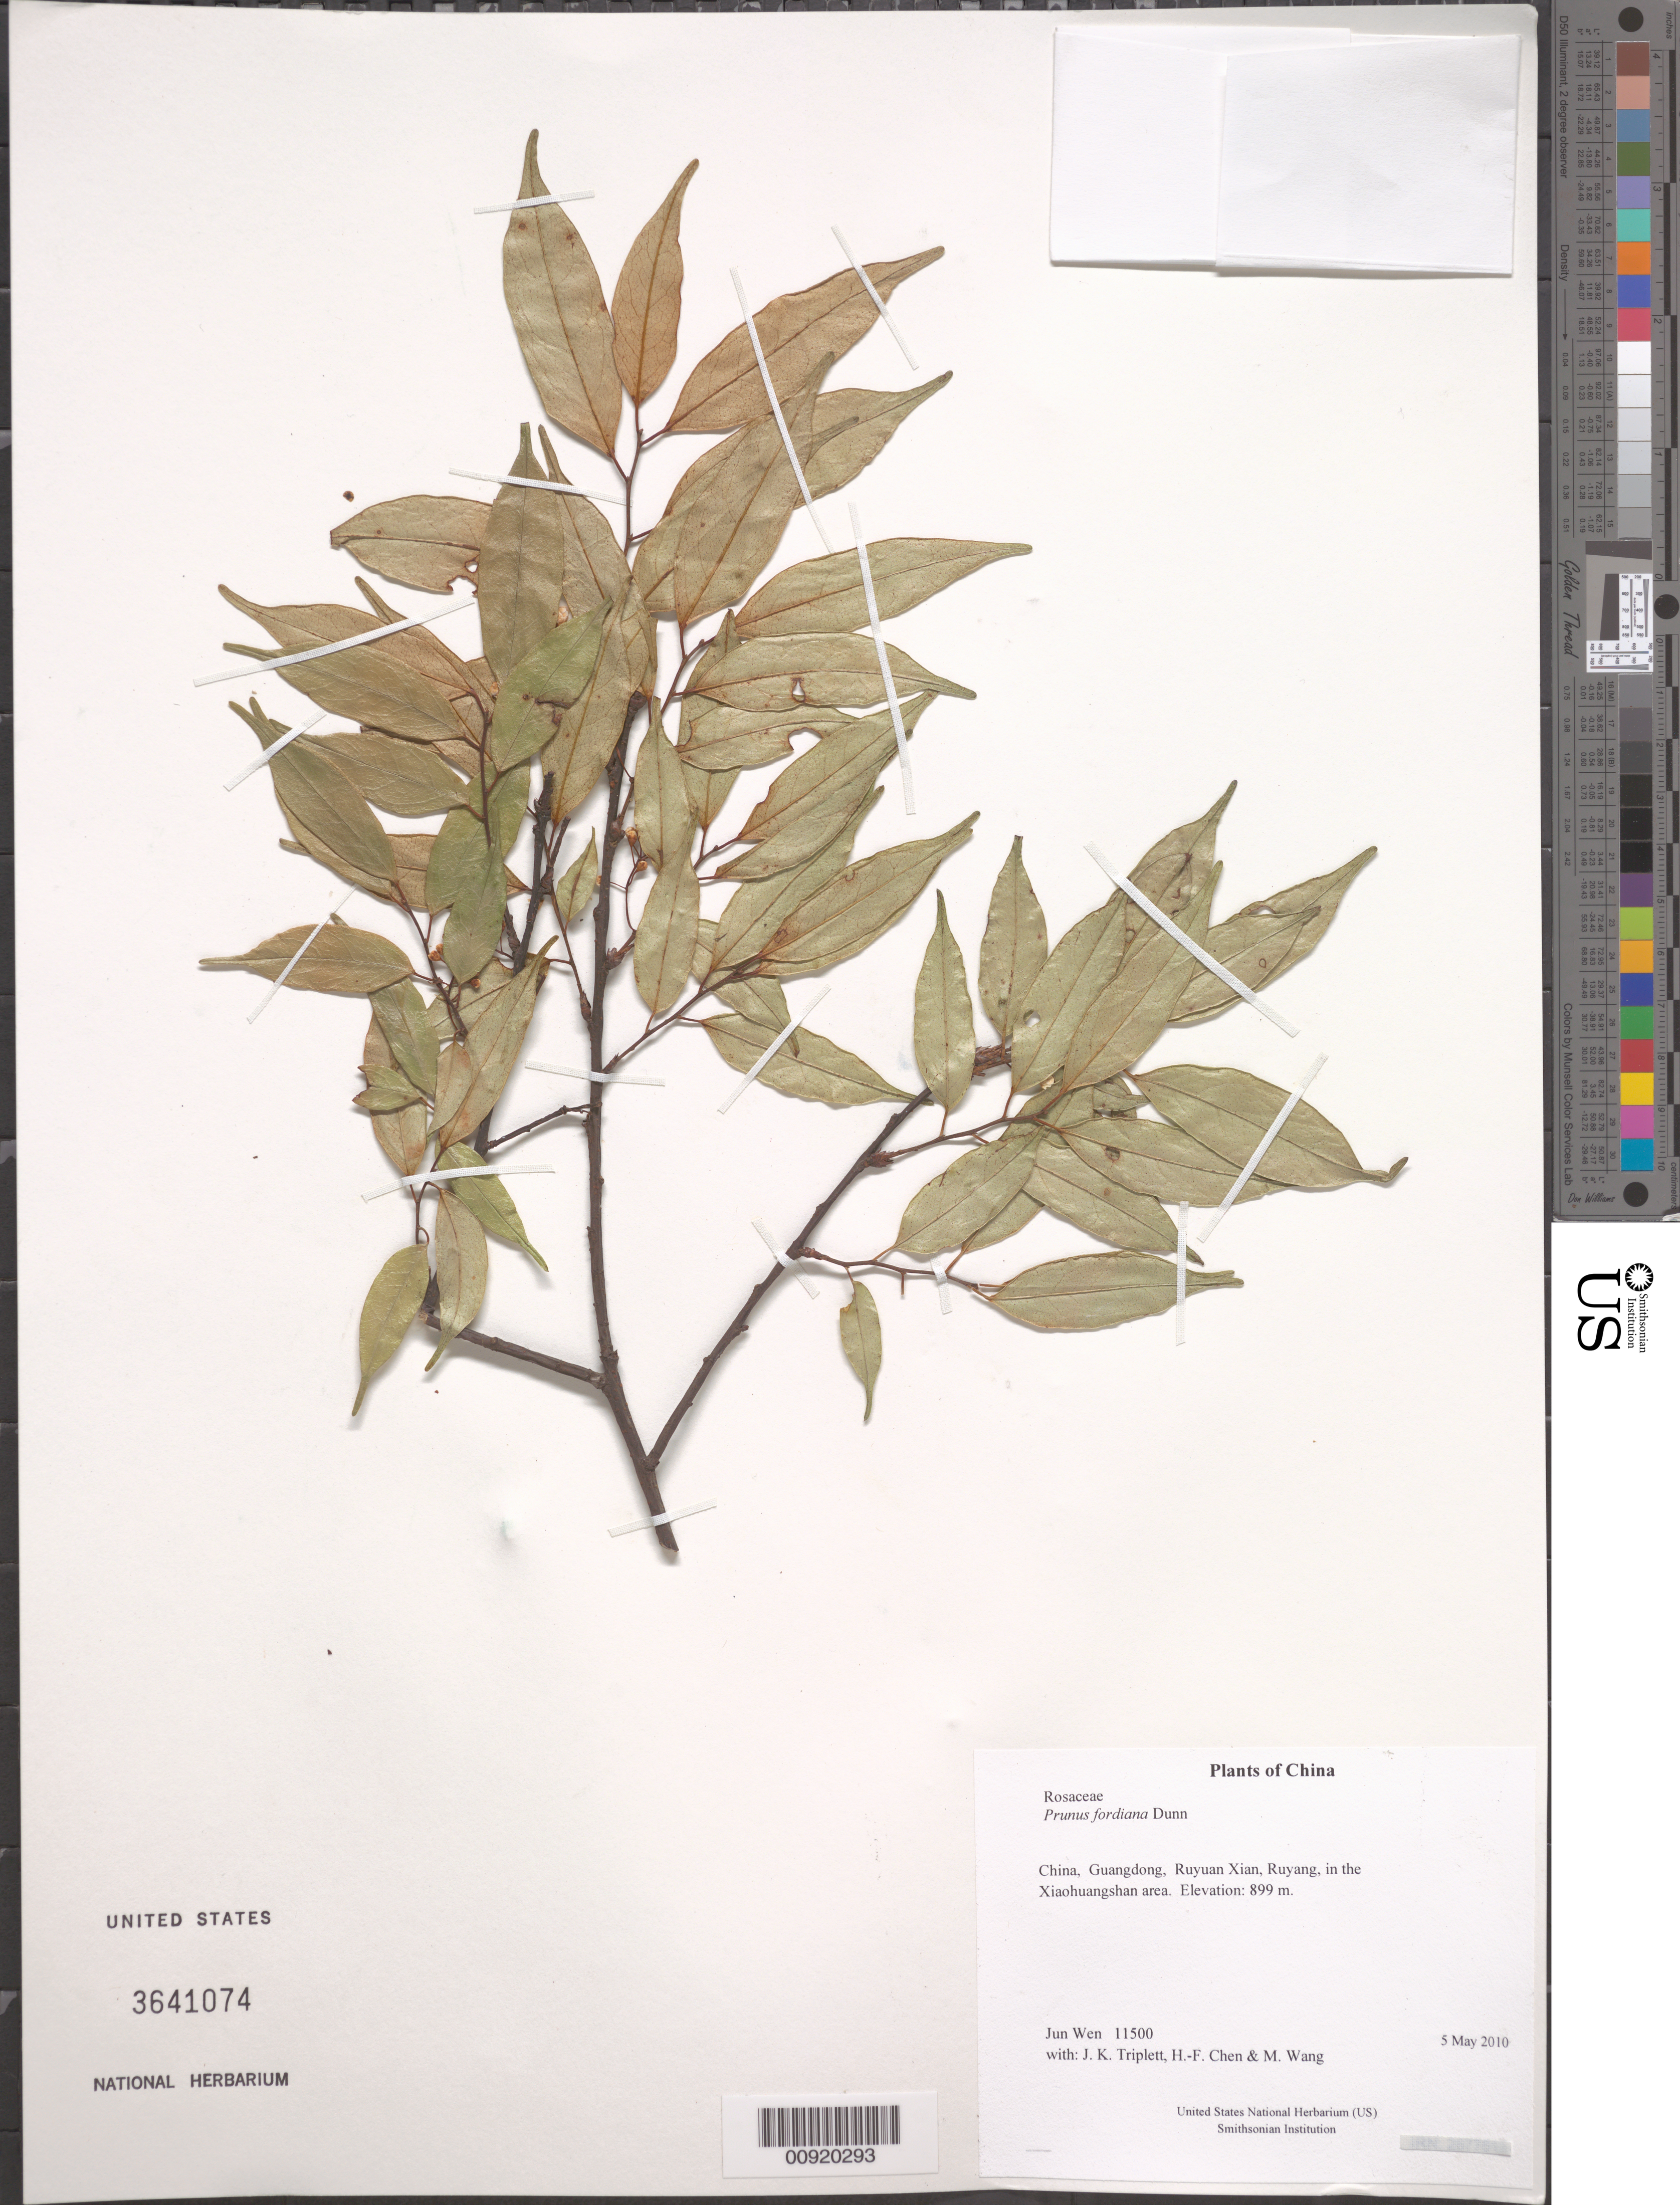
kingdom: Plantae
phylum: Tracheophyta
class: Magnoliopsida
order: Rosales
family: Rosaceae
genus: Prunus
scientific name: Prunus fordiana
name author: Dunn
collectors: J. Wen, J. K. Triplett, H.-F. Chen & M. Wang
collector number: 11500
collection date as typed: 5 May 2010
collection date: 2010-05-05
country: China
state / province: Guangdong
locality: Ruyuan Xian, Ruyang, in the Xiaohuangshan area.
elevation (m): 899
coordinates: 24 54.721 N, 113 02.326 E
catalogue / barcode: US 3641074